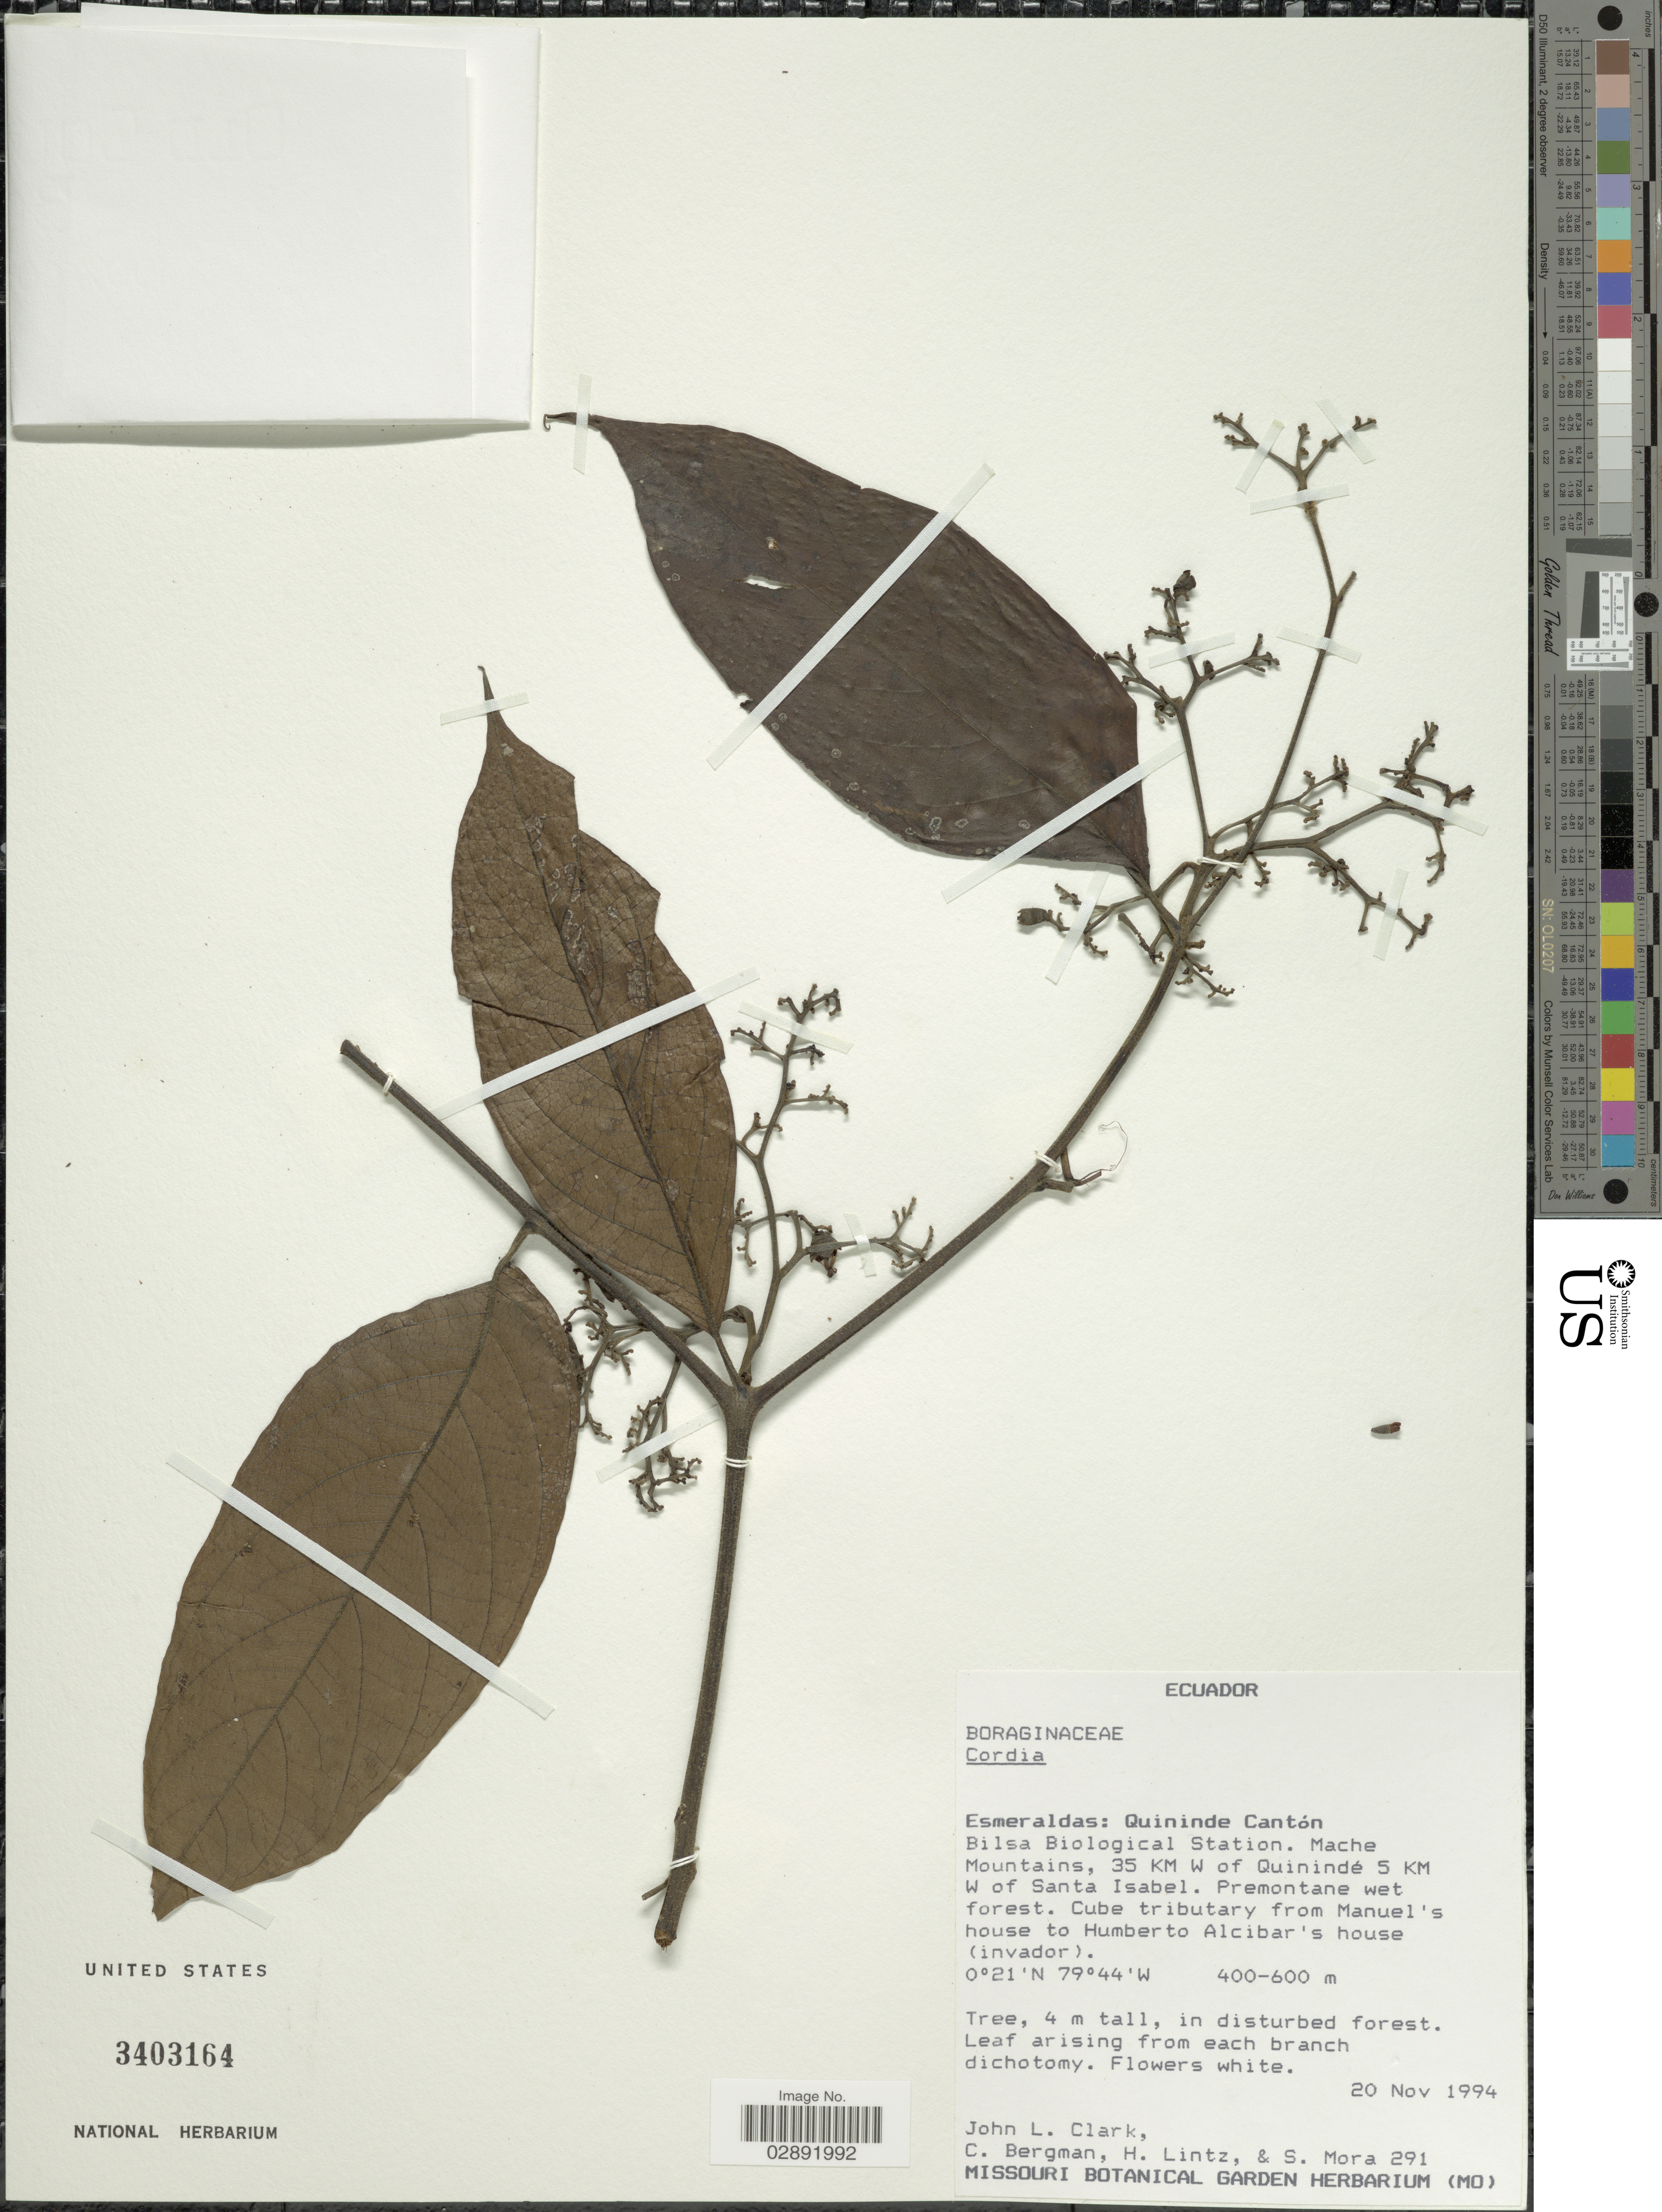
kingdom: Plantae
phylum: Tracheophyta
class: Magnoliopsida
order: Boraginales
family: Cordiaceae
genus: Cordia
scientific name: Cordia sp.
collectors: J. L. Clark, C. Bergman, H. Lintz & S. Mora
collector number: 291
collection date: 1994-11-20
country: Ecuador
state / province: Esmeraldas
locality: Quininde Cantón, Bilsa Biological Station. Mache Mountains, 35 KM W of Quinindé 5 KM W of Santa Isabel, 8 KM Southwest of reserve along old Mono road.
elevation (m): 400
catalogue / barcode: US 3403164